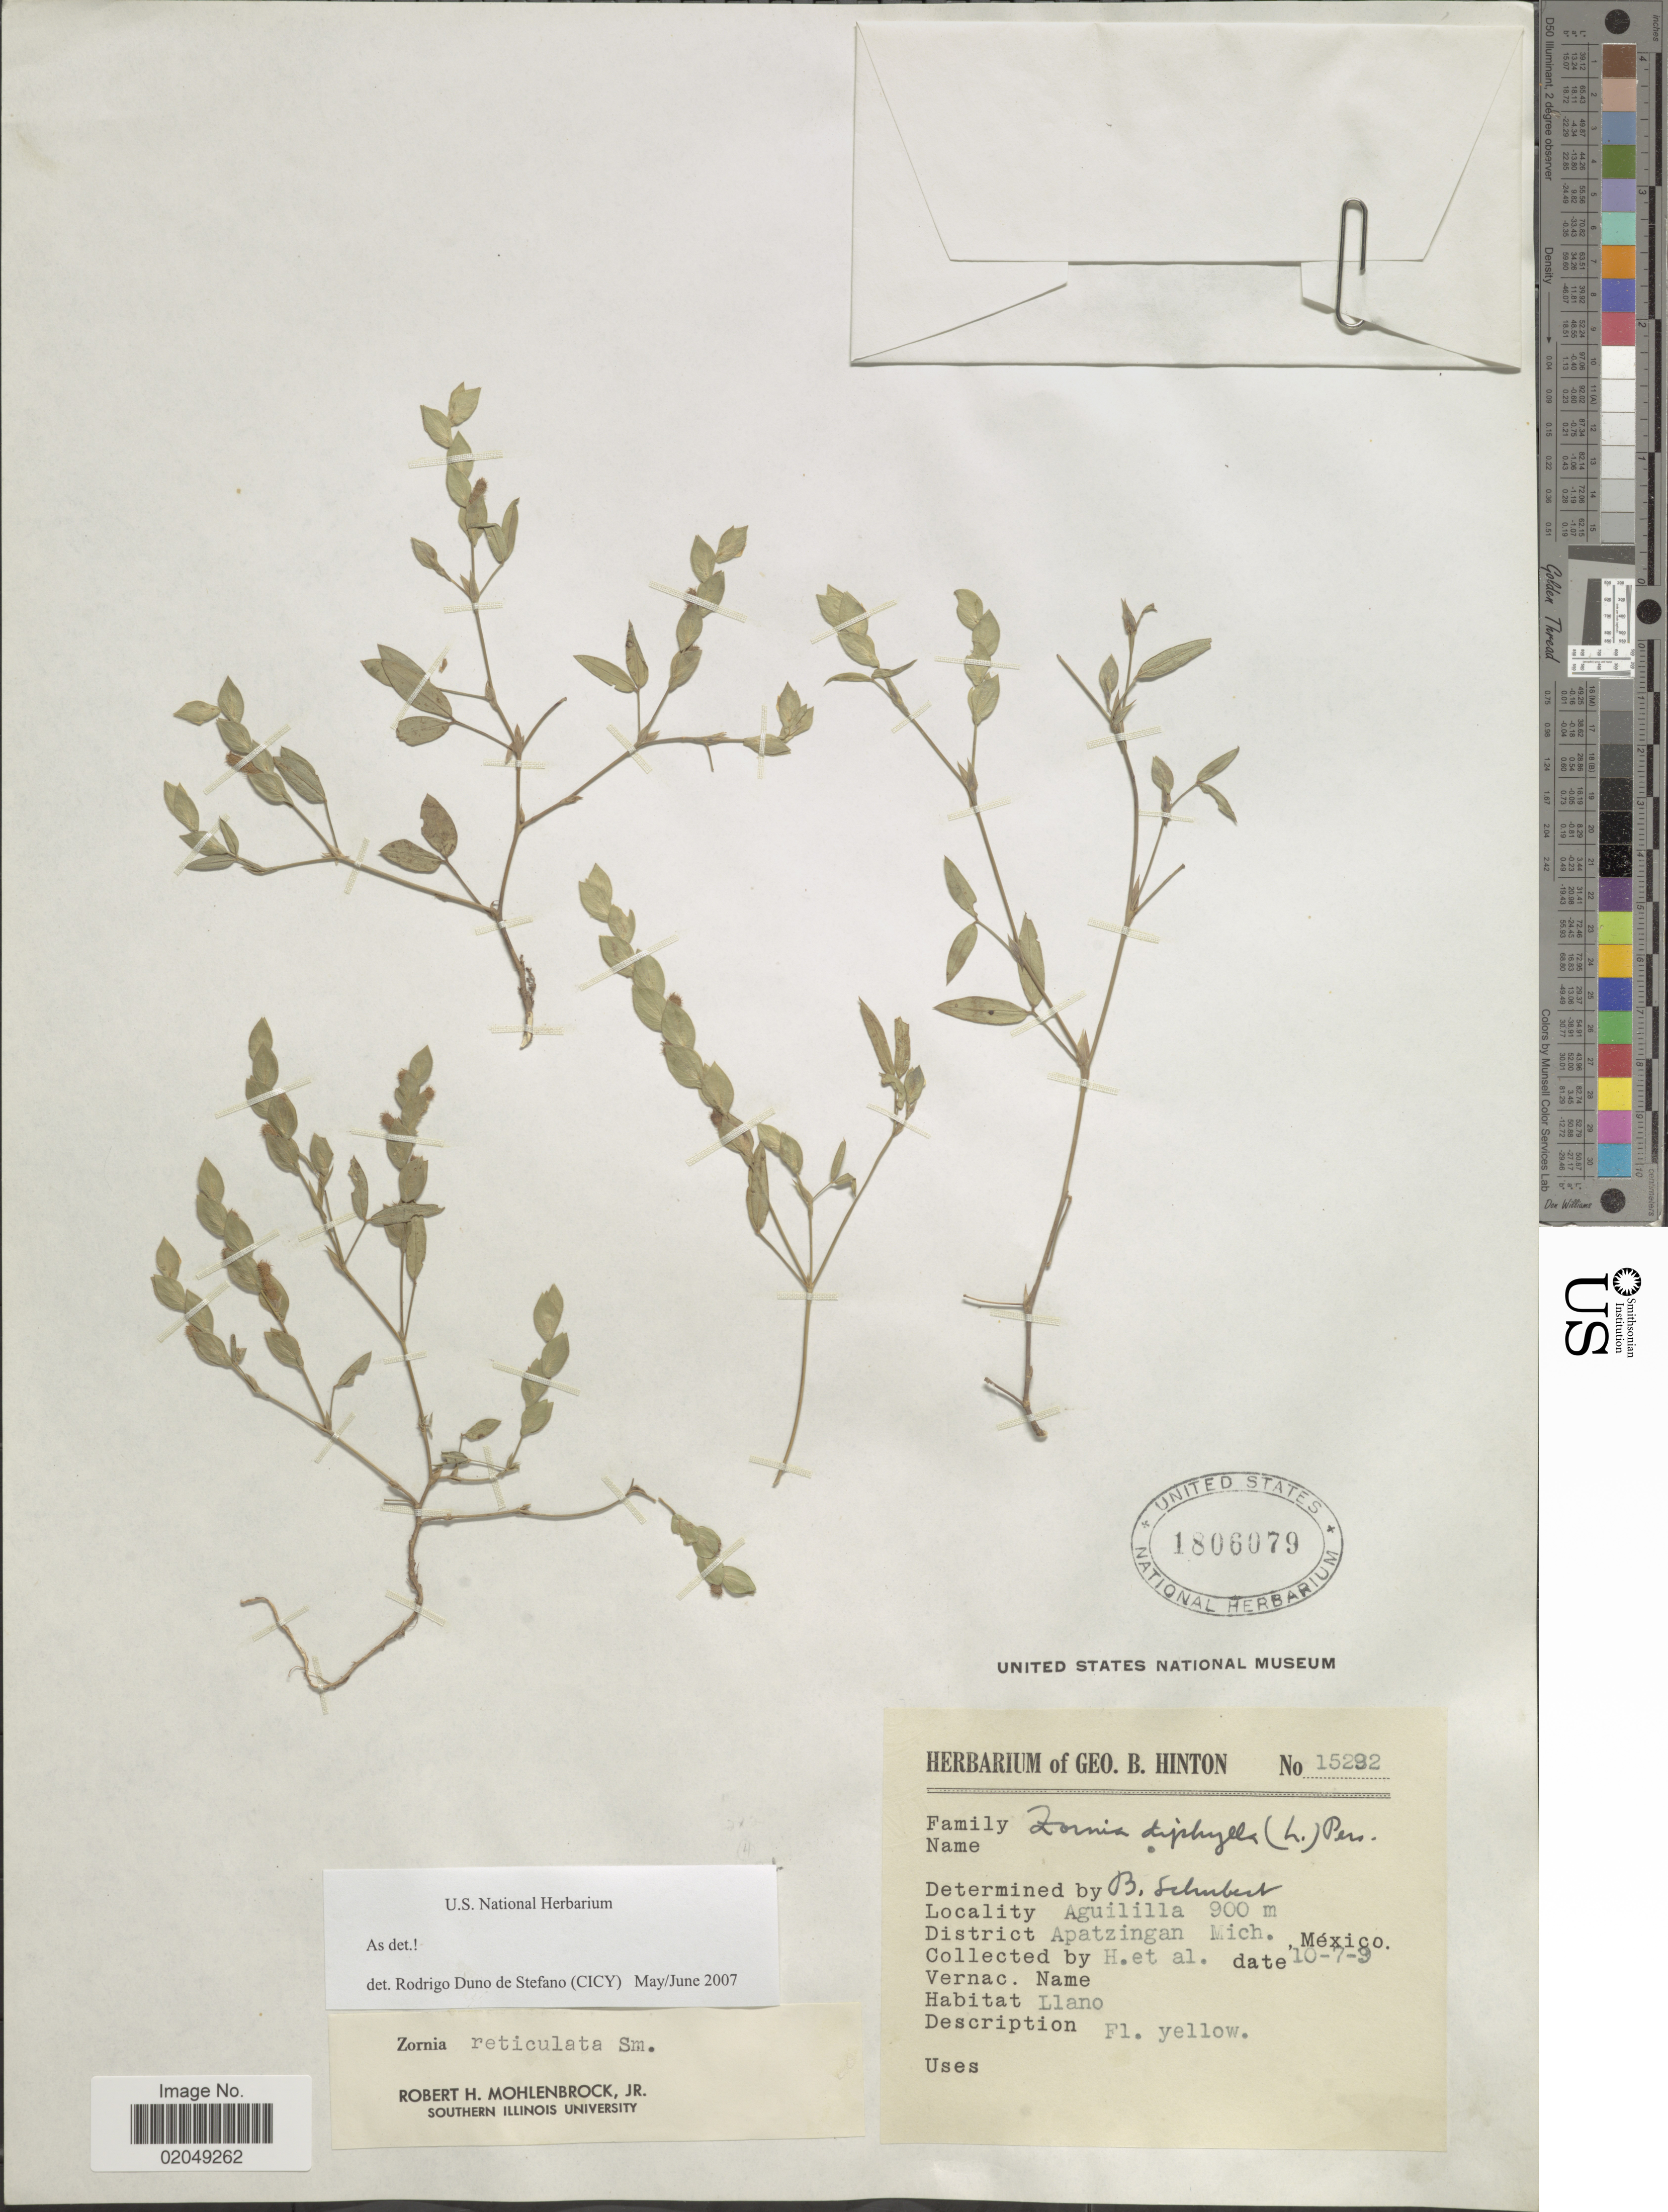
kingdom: Plantae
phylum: Tracheophyta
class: Magnoliopsida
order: Fabales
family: Fabaceae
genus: Zornia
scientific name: Zornia reticulata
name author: Sm.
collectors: G. B. Hinton & et al.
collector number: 15292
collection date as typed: Transcribed d/m/y: 7/10/09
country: Mexico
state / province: Michoacán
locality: Aquililla, district Apatzingan, llano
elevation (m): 900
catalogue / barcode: US 1806079